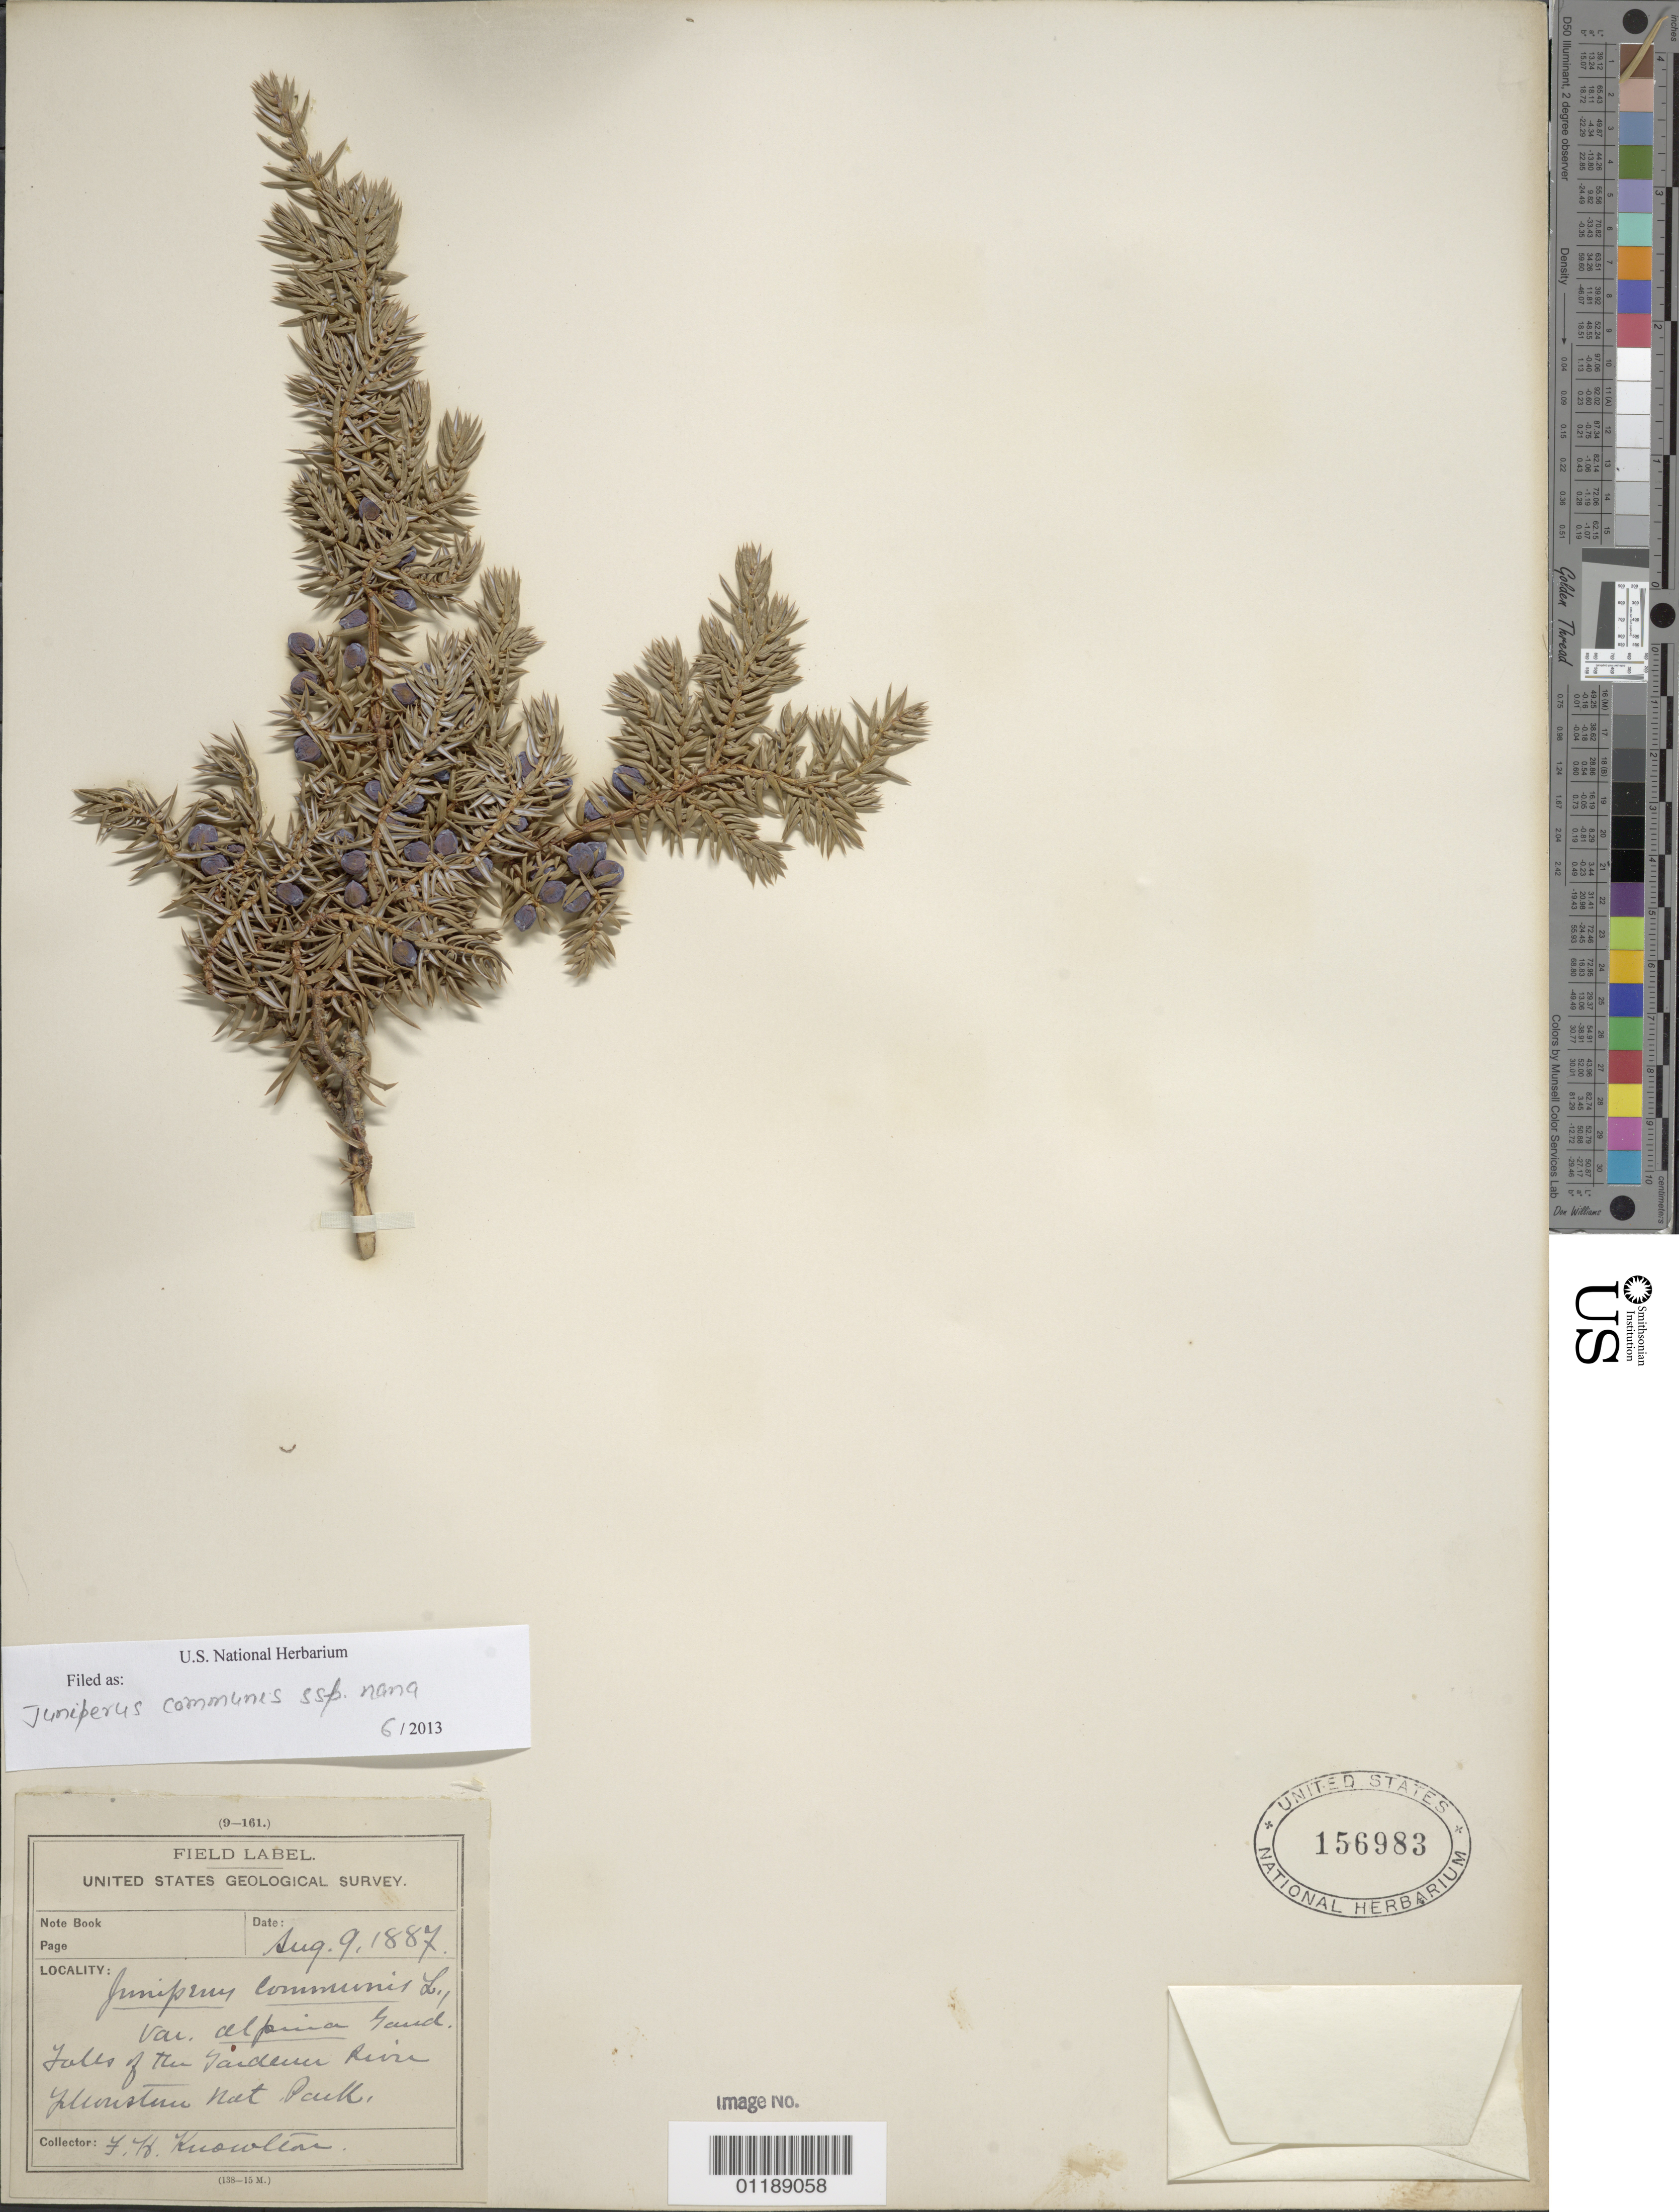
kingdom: Plantae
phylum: Tracheophyta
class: Pinopsida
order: Pinales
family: Cupressaceae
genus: Juniperus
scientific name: Juniperus communis subsp. nana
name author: (Willd.) Syme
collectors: F. H. Knowlton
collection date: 1887-08-09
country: United States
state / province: Montana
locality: Yellowstone National Park.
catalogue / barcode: US 156983